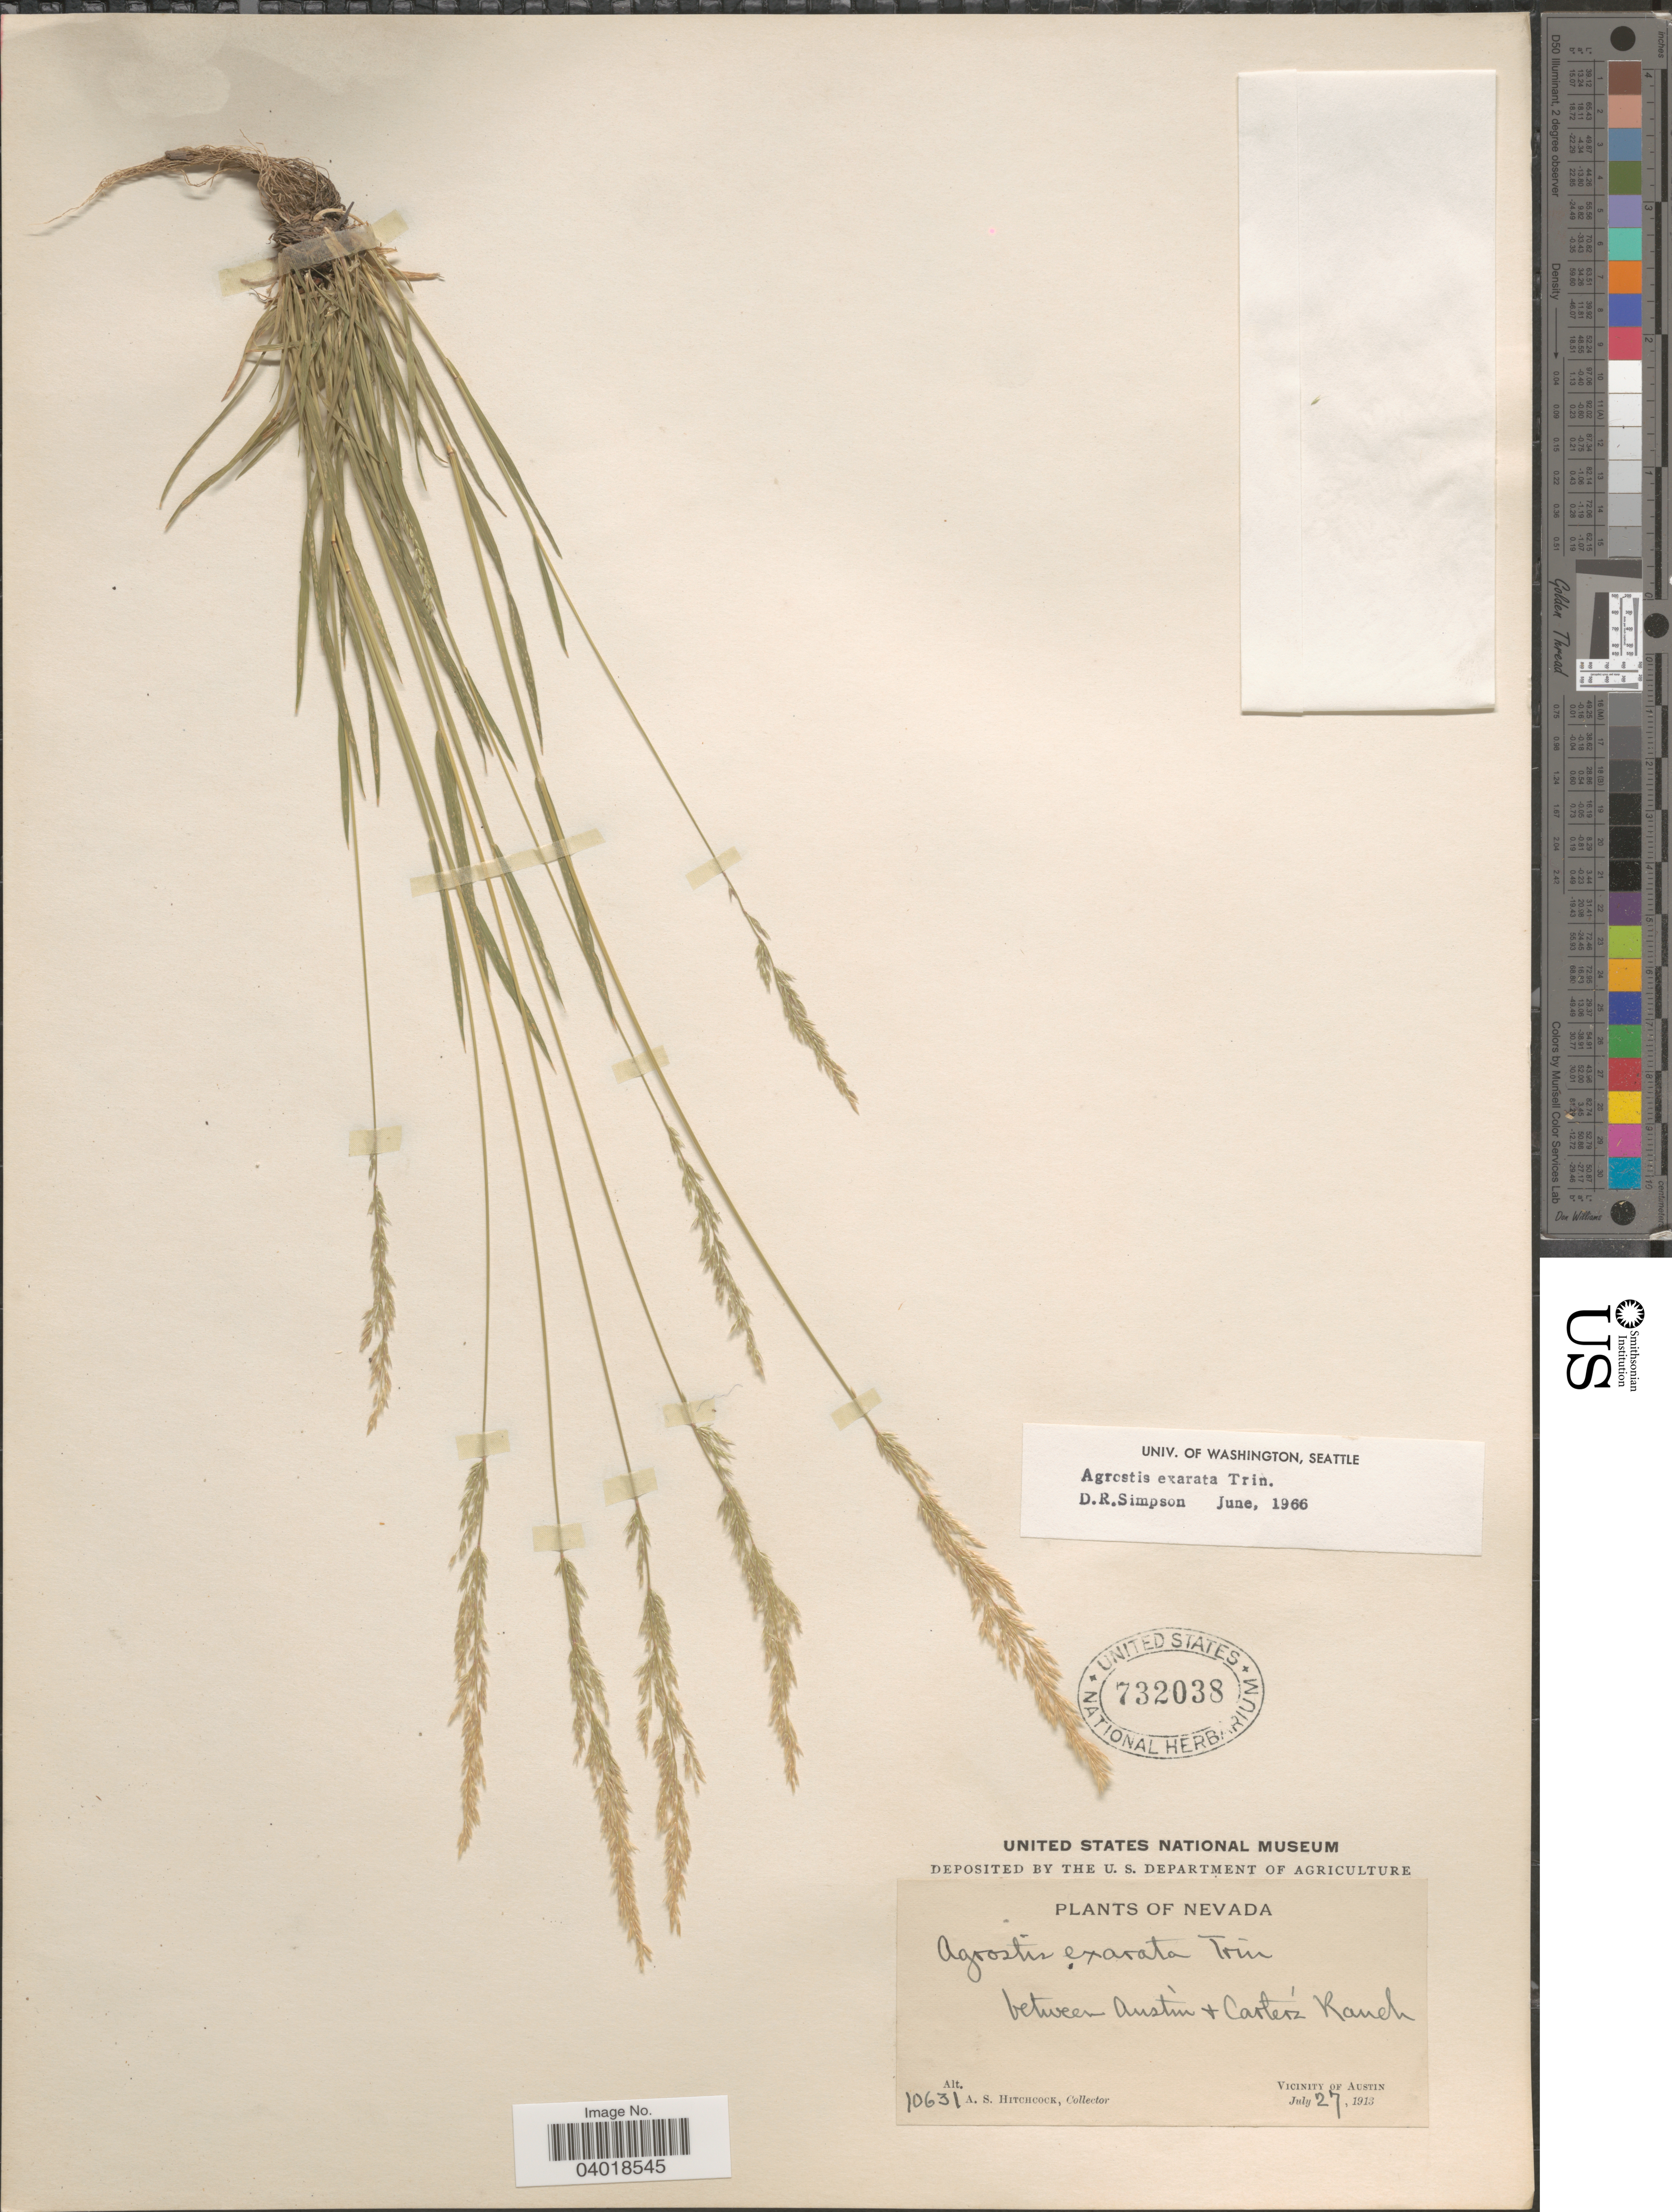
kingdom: Plantae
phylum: Tracheophyta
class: Liliopsida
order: Poales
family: Poaceae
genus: Agrostis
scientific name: Agrostis exarata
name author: Trin.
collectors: A. S. Hitchcock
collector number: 10631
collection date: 1913-07-27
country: United States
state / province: Nevada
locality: Between Austin + Carter'z Ranch. Vicinity of Austin.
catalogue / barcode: US 732038